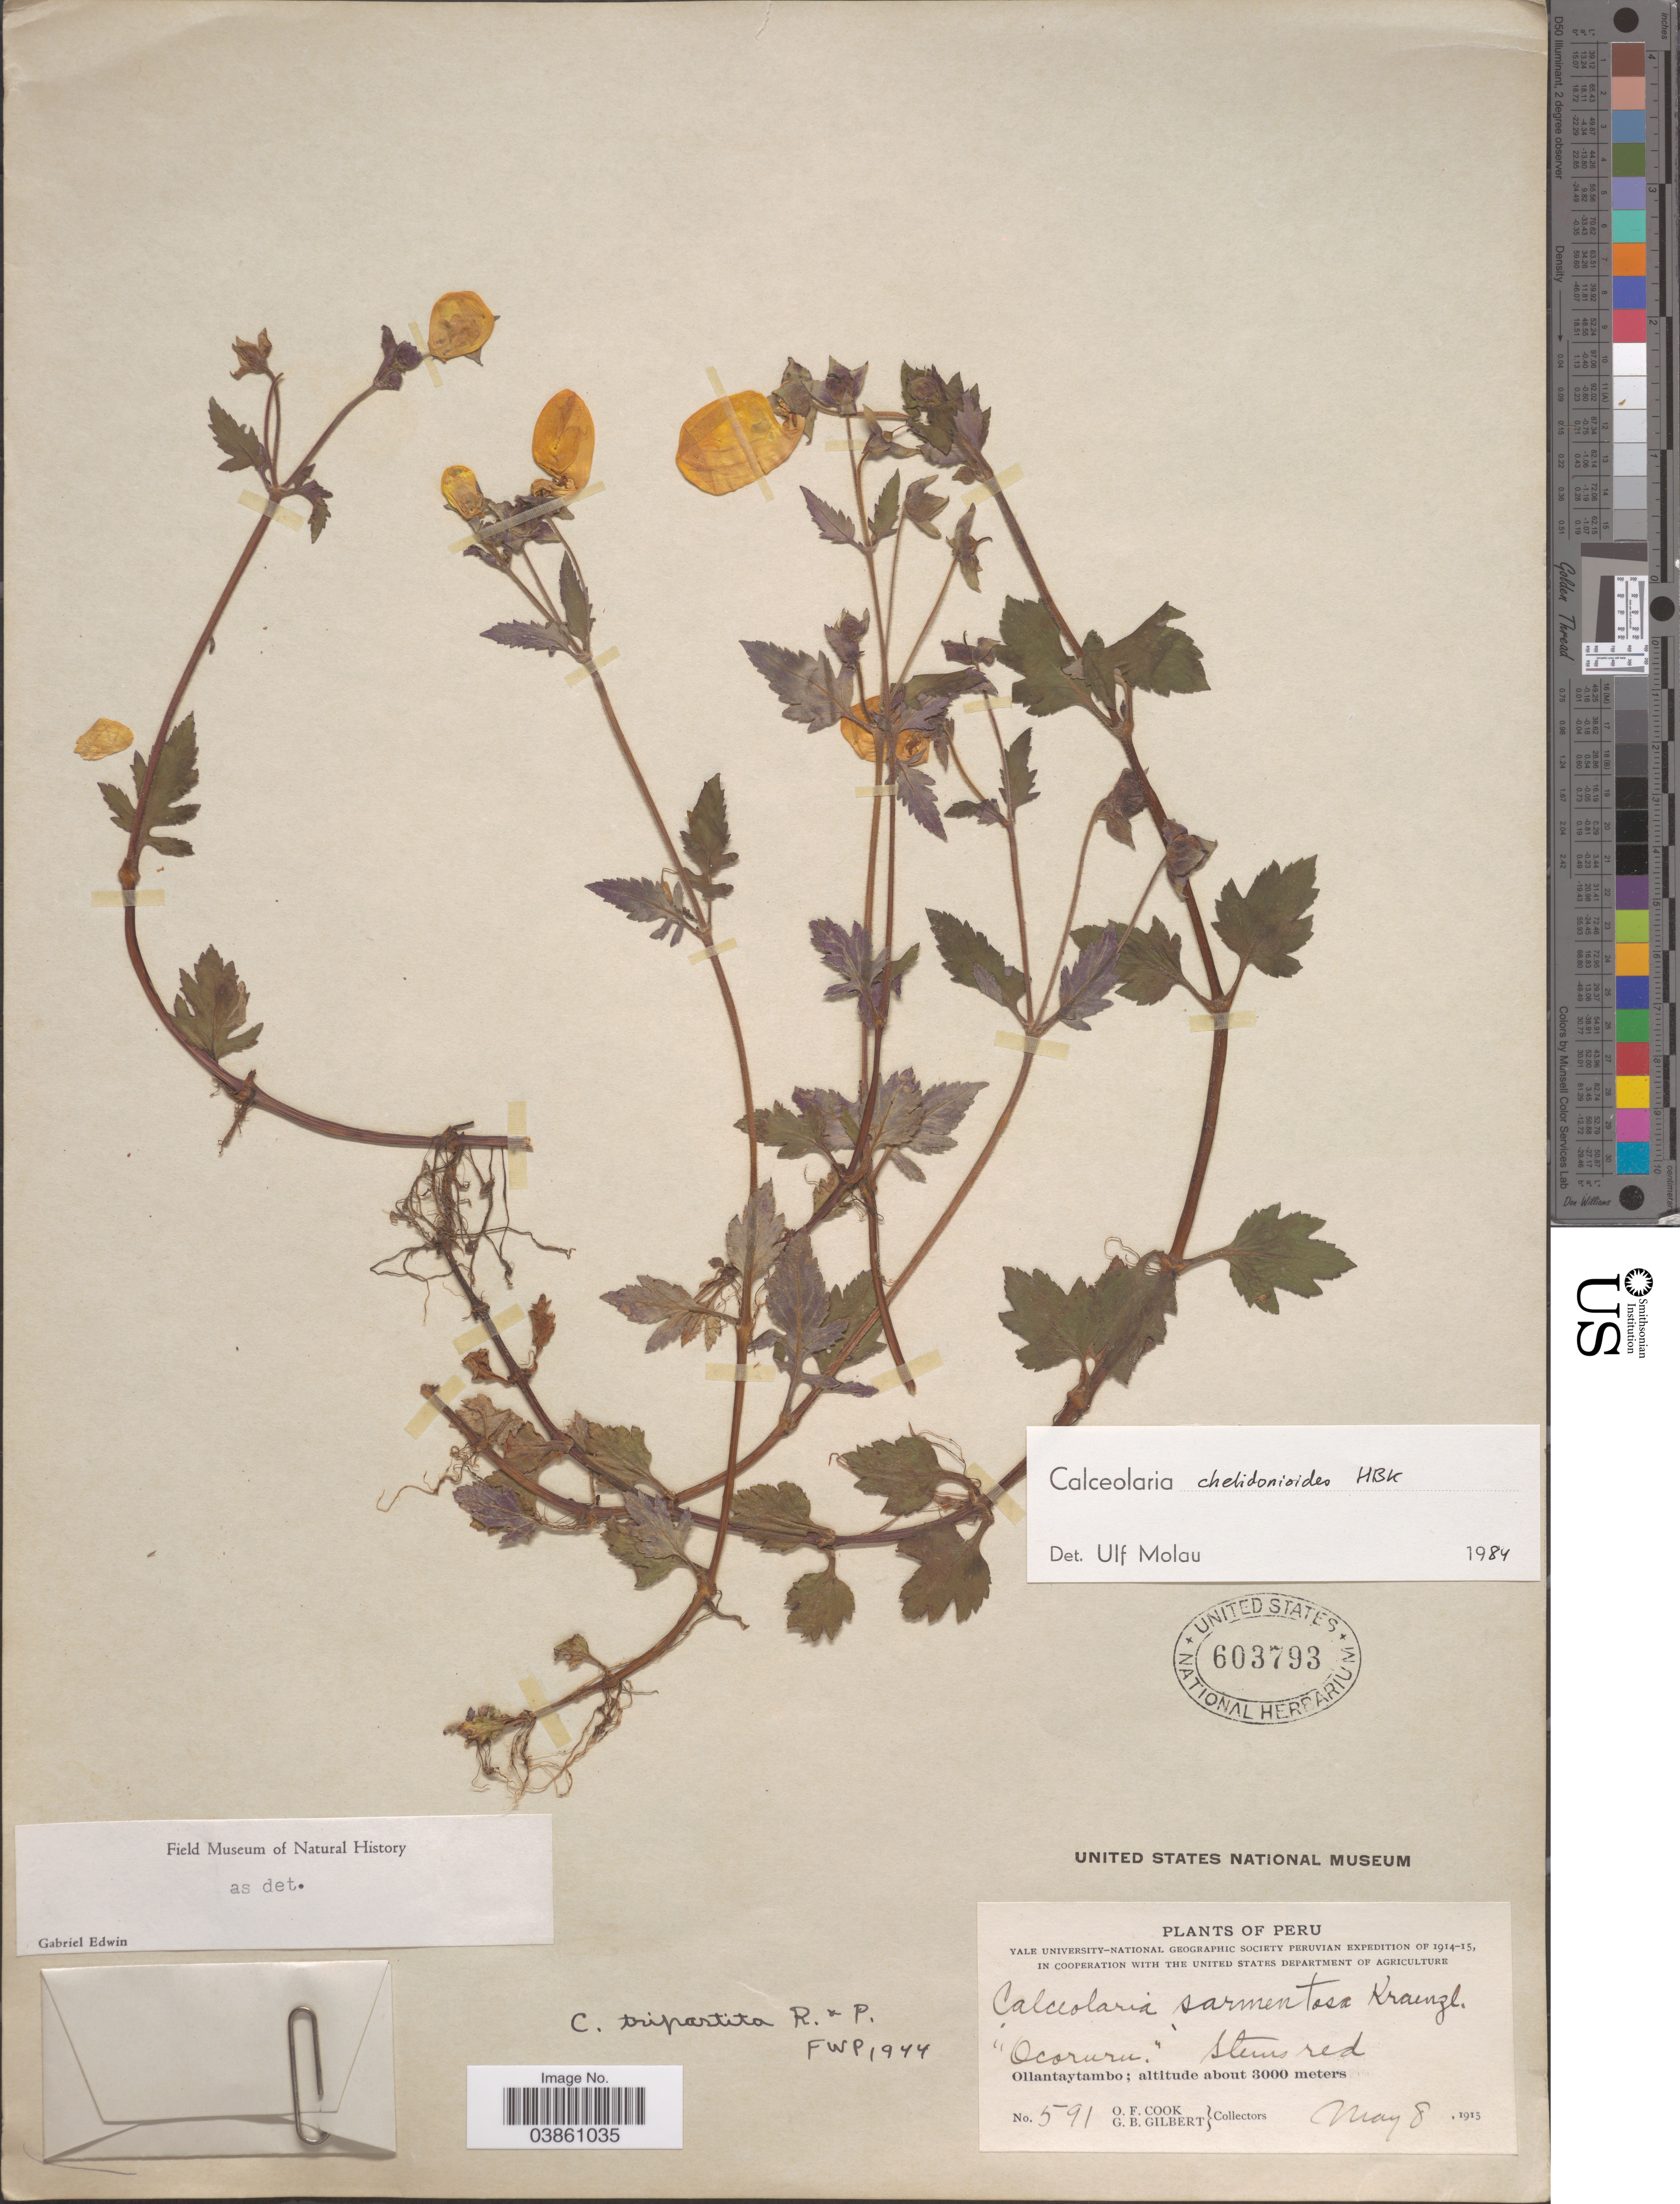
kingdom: Plantae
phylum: Tracheophyta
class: Magnoliopsida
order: Lamiales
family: Calceolariaceae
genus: Calceolaria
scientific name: Calceolaria chelidonioides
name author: Kunth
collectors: O. F. Cook & G. B. Gilbert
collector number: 591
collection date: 1915-05-08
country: Peru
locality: Ollantaytambo.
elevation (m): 3000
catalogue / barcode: US 603793